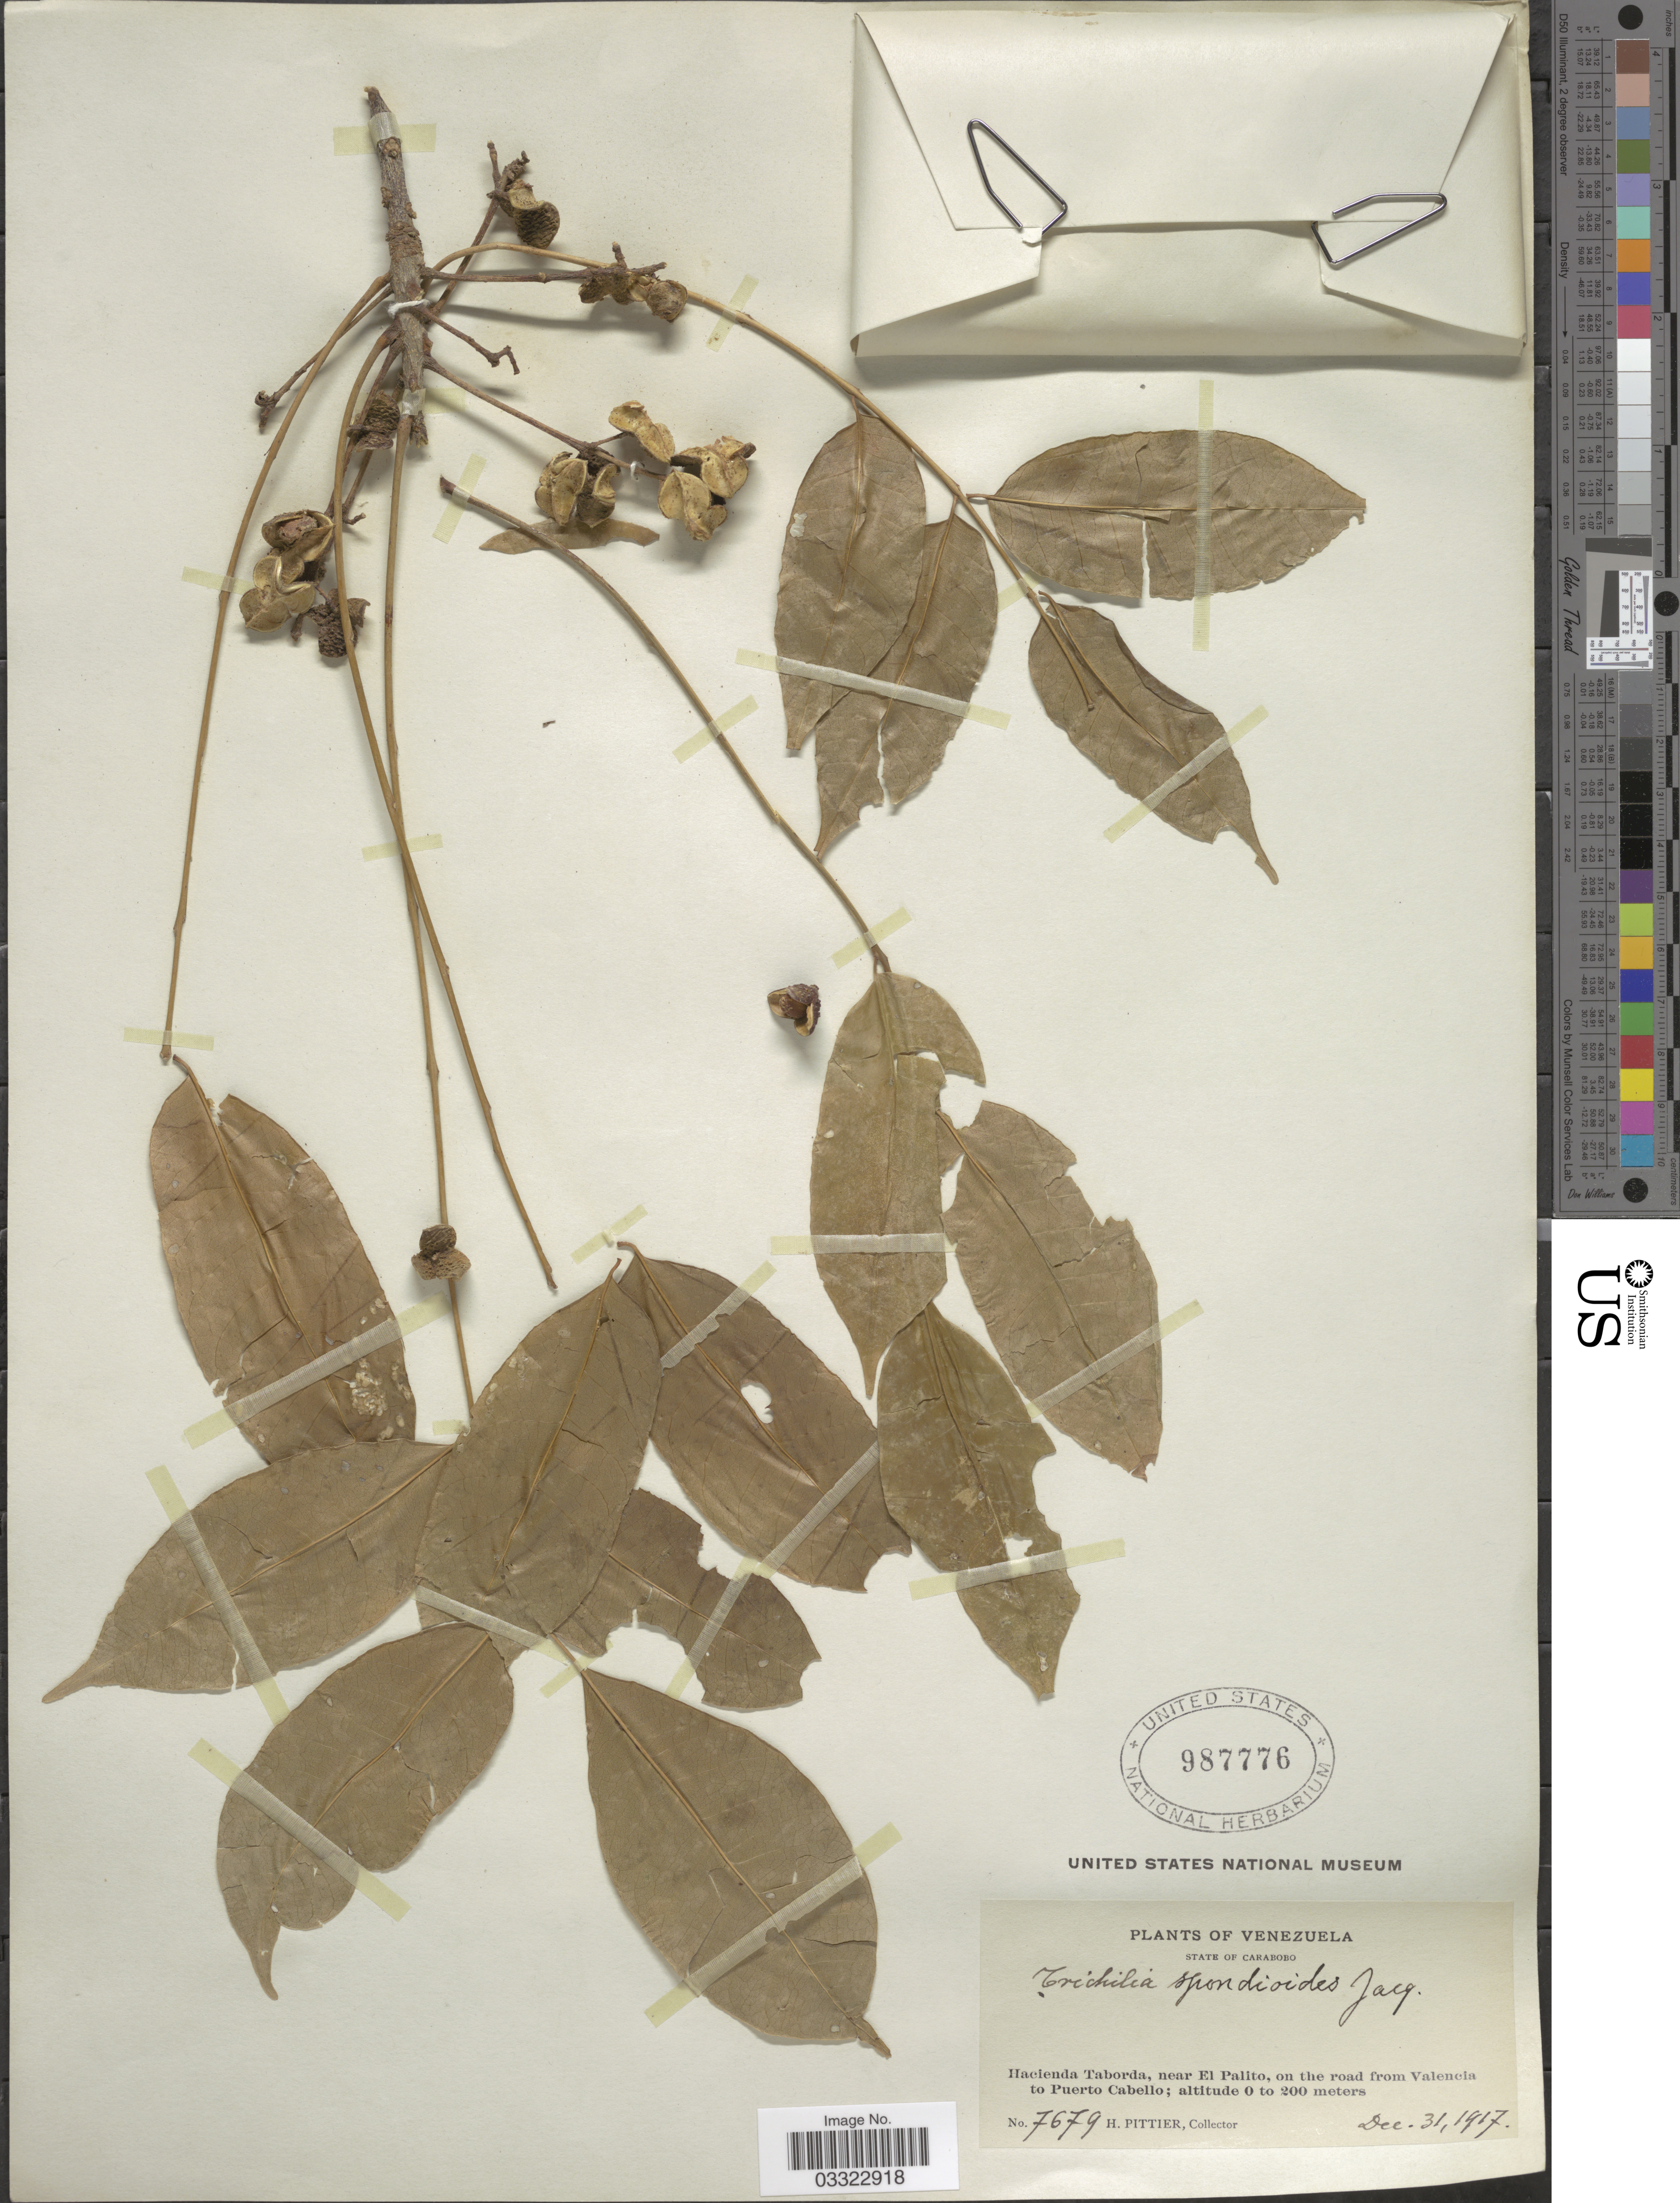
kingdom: Plantae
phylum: Tracheophyta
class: Magnoliopsida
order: Sapindales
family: Meliaceae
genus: Trichilia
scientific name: Trichilia hirta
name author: L.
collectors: H. F. Pittier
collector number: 7679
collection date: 1917-12-31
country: Venezuela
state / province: Carabobo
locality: Hacienda Taborda, near El Palito, on the road from Valencia to Puerto Cabello.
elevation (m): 0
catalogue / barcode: US 987776